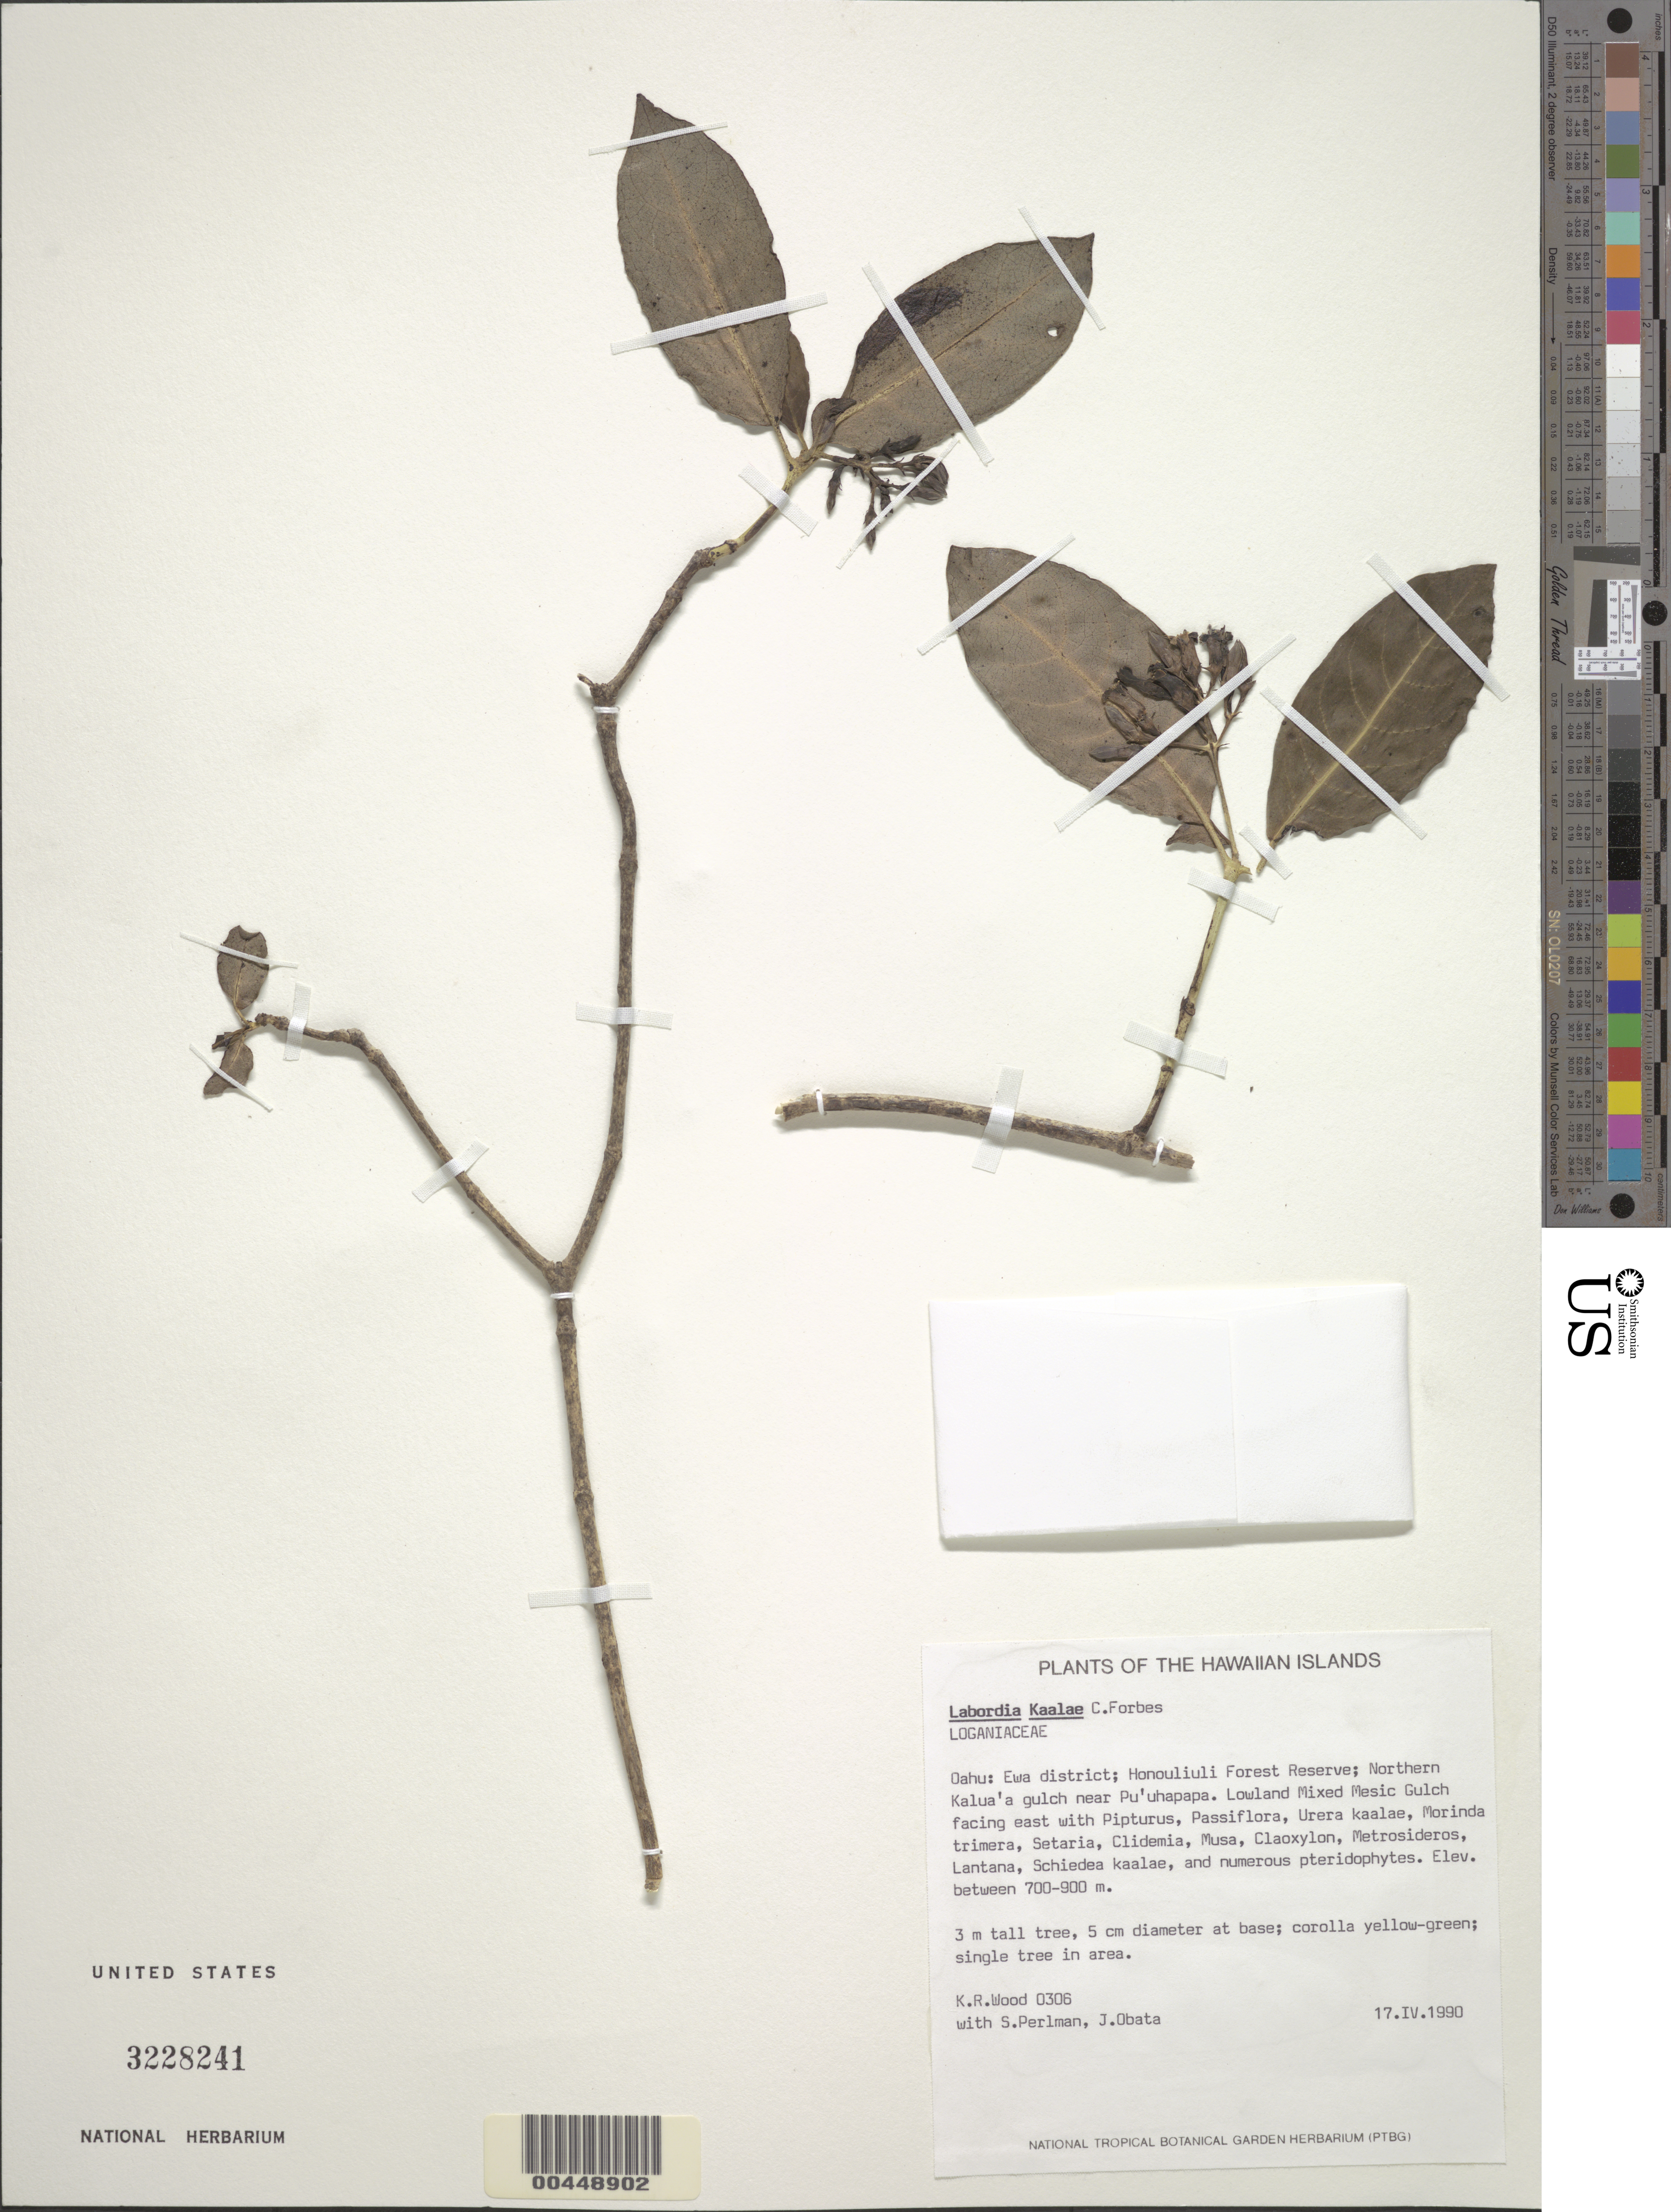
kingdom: Plantae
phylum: Tracheophyta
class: Magnoliopsida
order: Gentianales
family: Loganiaceae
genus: Geniostoma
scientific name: Geniostoma kaalae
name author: (C.N. Forbes) K. L. Gibbons et al.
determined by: Wagner, W. L., (BOT), Smithsonian Institution - National Museum of Natural History (UNITED STATES)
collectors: K. R. Wood, S. P. Perlman & J. Obata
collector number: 0306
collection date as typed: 17 Apr 1990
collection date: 1990-04-17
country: United States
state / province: Hawaii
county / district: Honolulu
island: Oahu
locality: Ewa Dist., Honouliuli For Res, N Kaluaa Gulch near Puuhapapa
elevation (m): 700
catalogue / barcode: US 3228241